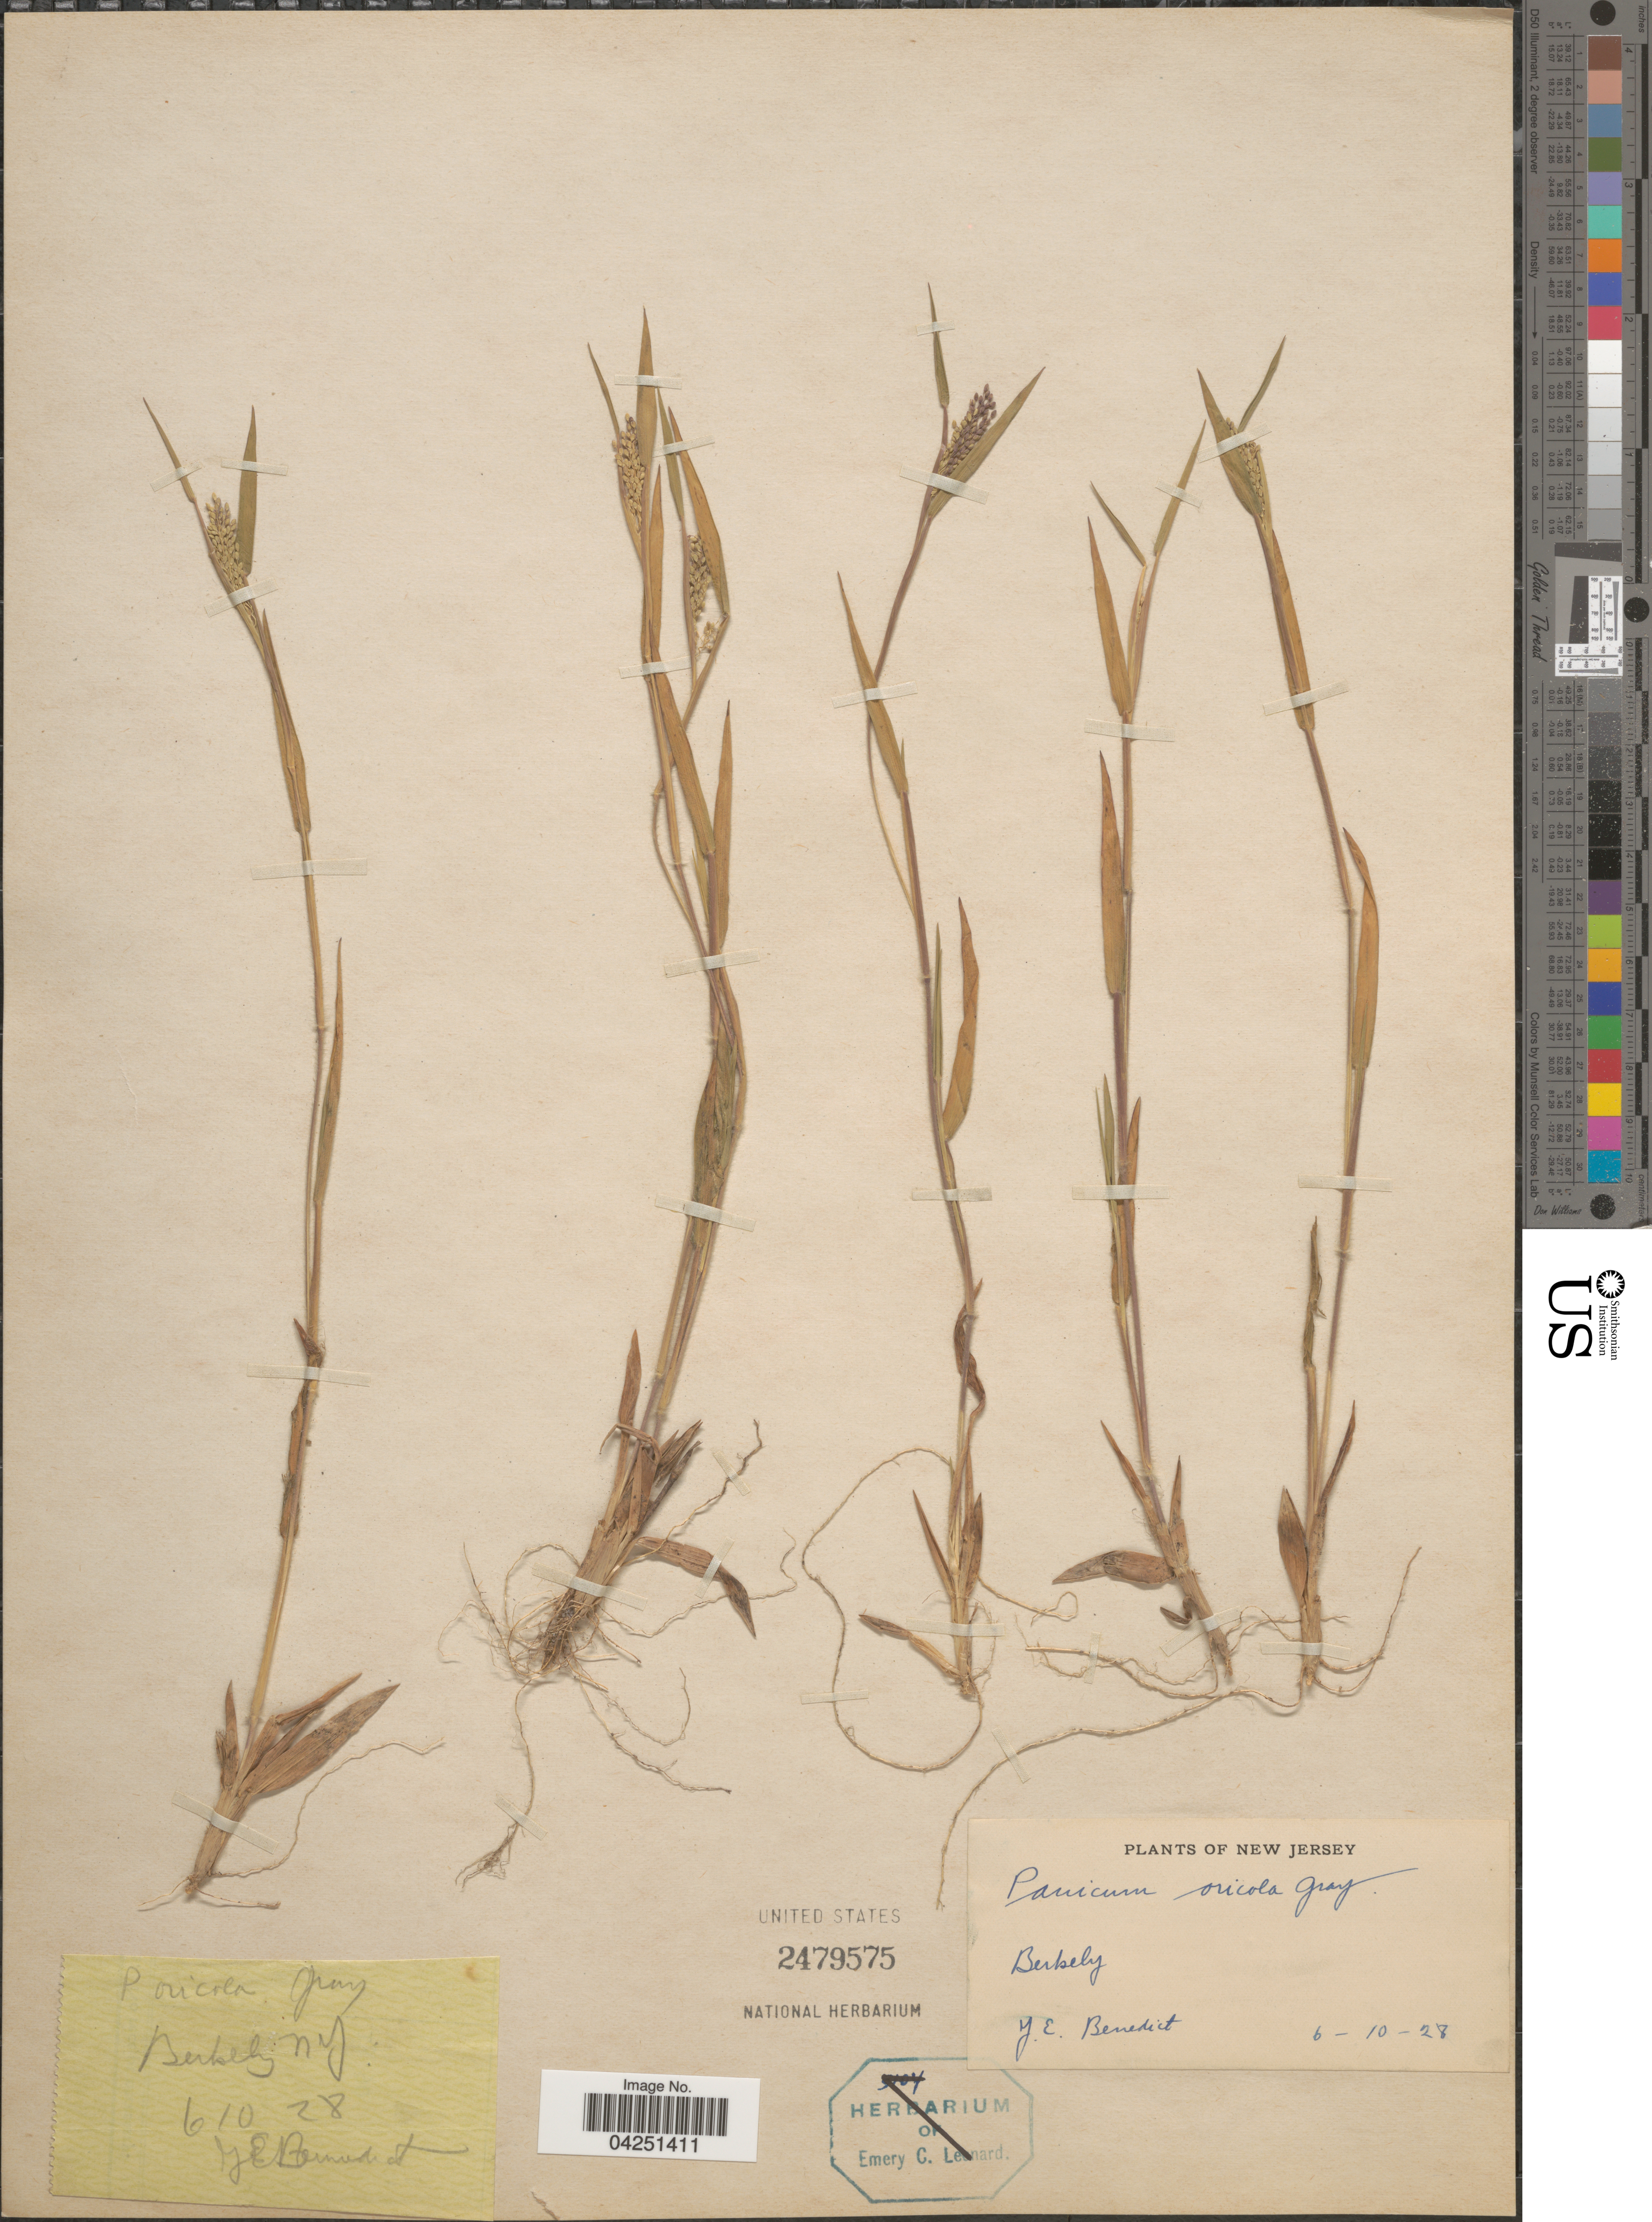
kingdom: Plantae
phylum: Tracheophyta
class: Liliopsida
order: Poales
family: Poaceae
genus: Dichanthelium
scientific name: Dichanthelium acuminatum var. acuminatum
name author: (Sw.) Gould & C.A. Clark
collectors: J. Benedict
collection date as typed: Transcribed d/m/y: 10/6/28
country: United States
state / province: New Jersey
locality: Berkely.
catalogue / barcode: US 2479575